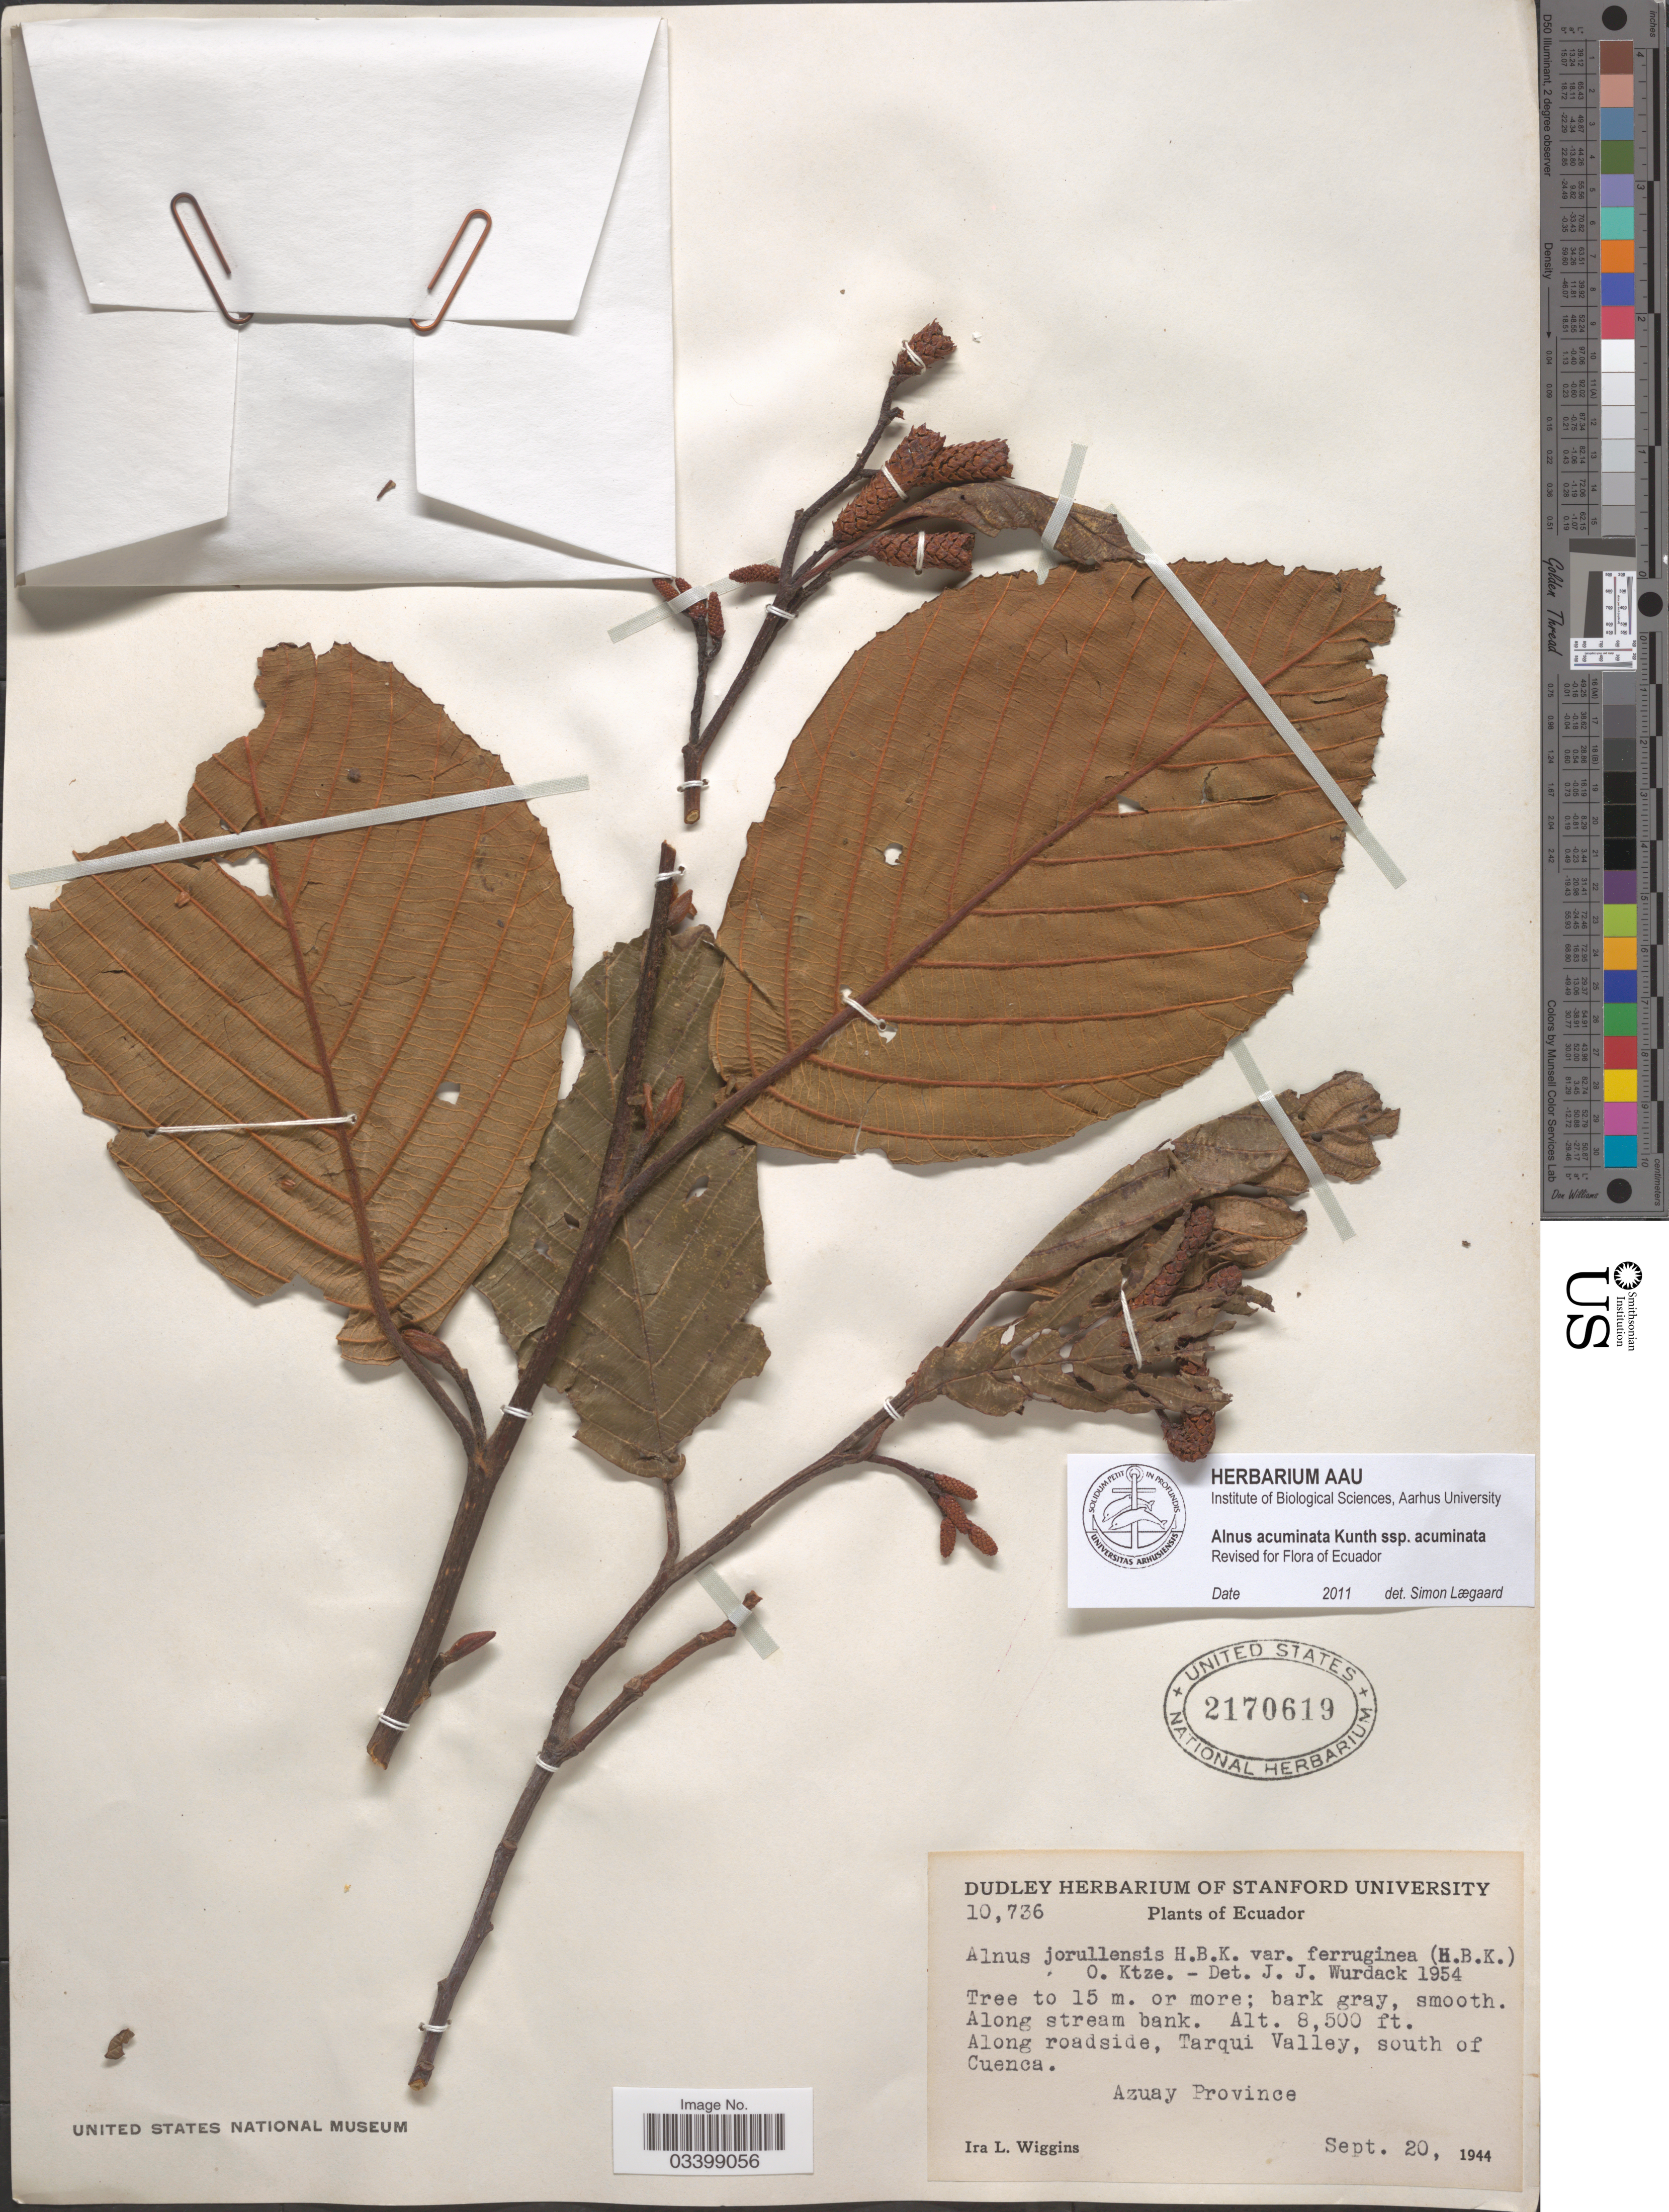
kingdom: Plantae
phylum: Tracheophyta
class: Magnoliopsida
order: Fagales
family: Betulaceae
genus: Alnus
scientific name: Alnus acuminata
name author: Kunth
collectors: I. L. Wiggins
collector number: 10736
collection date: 1944-09-20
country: Ecuador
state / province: Azuay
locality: Along roadside, Tarqui Valley, south of Cuenca. Azuay Province.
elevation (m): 2591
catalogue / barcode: US 2170619